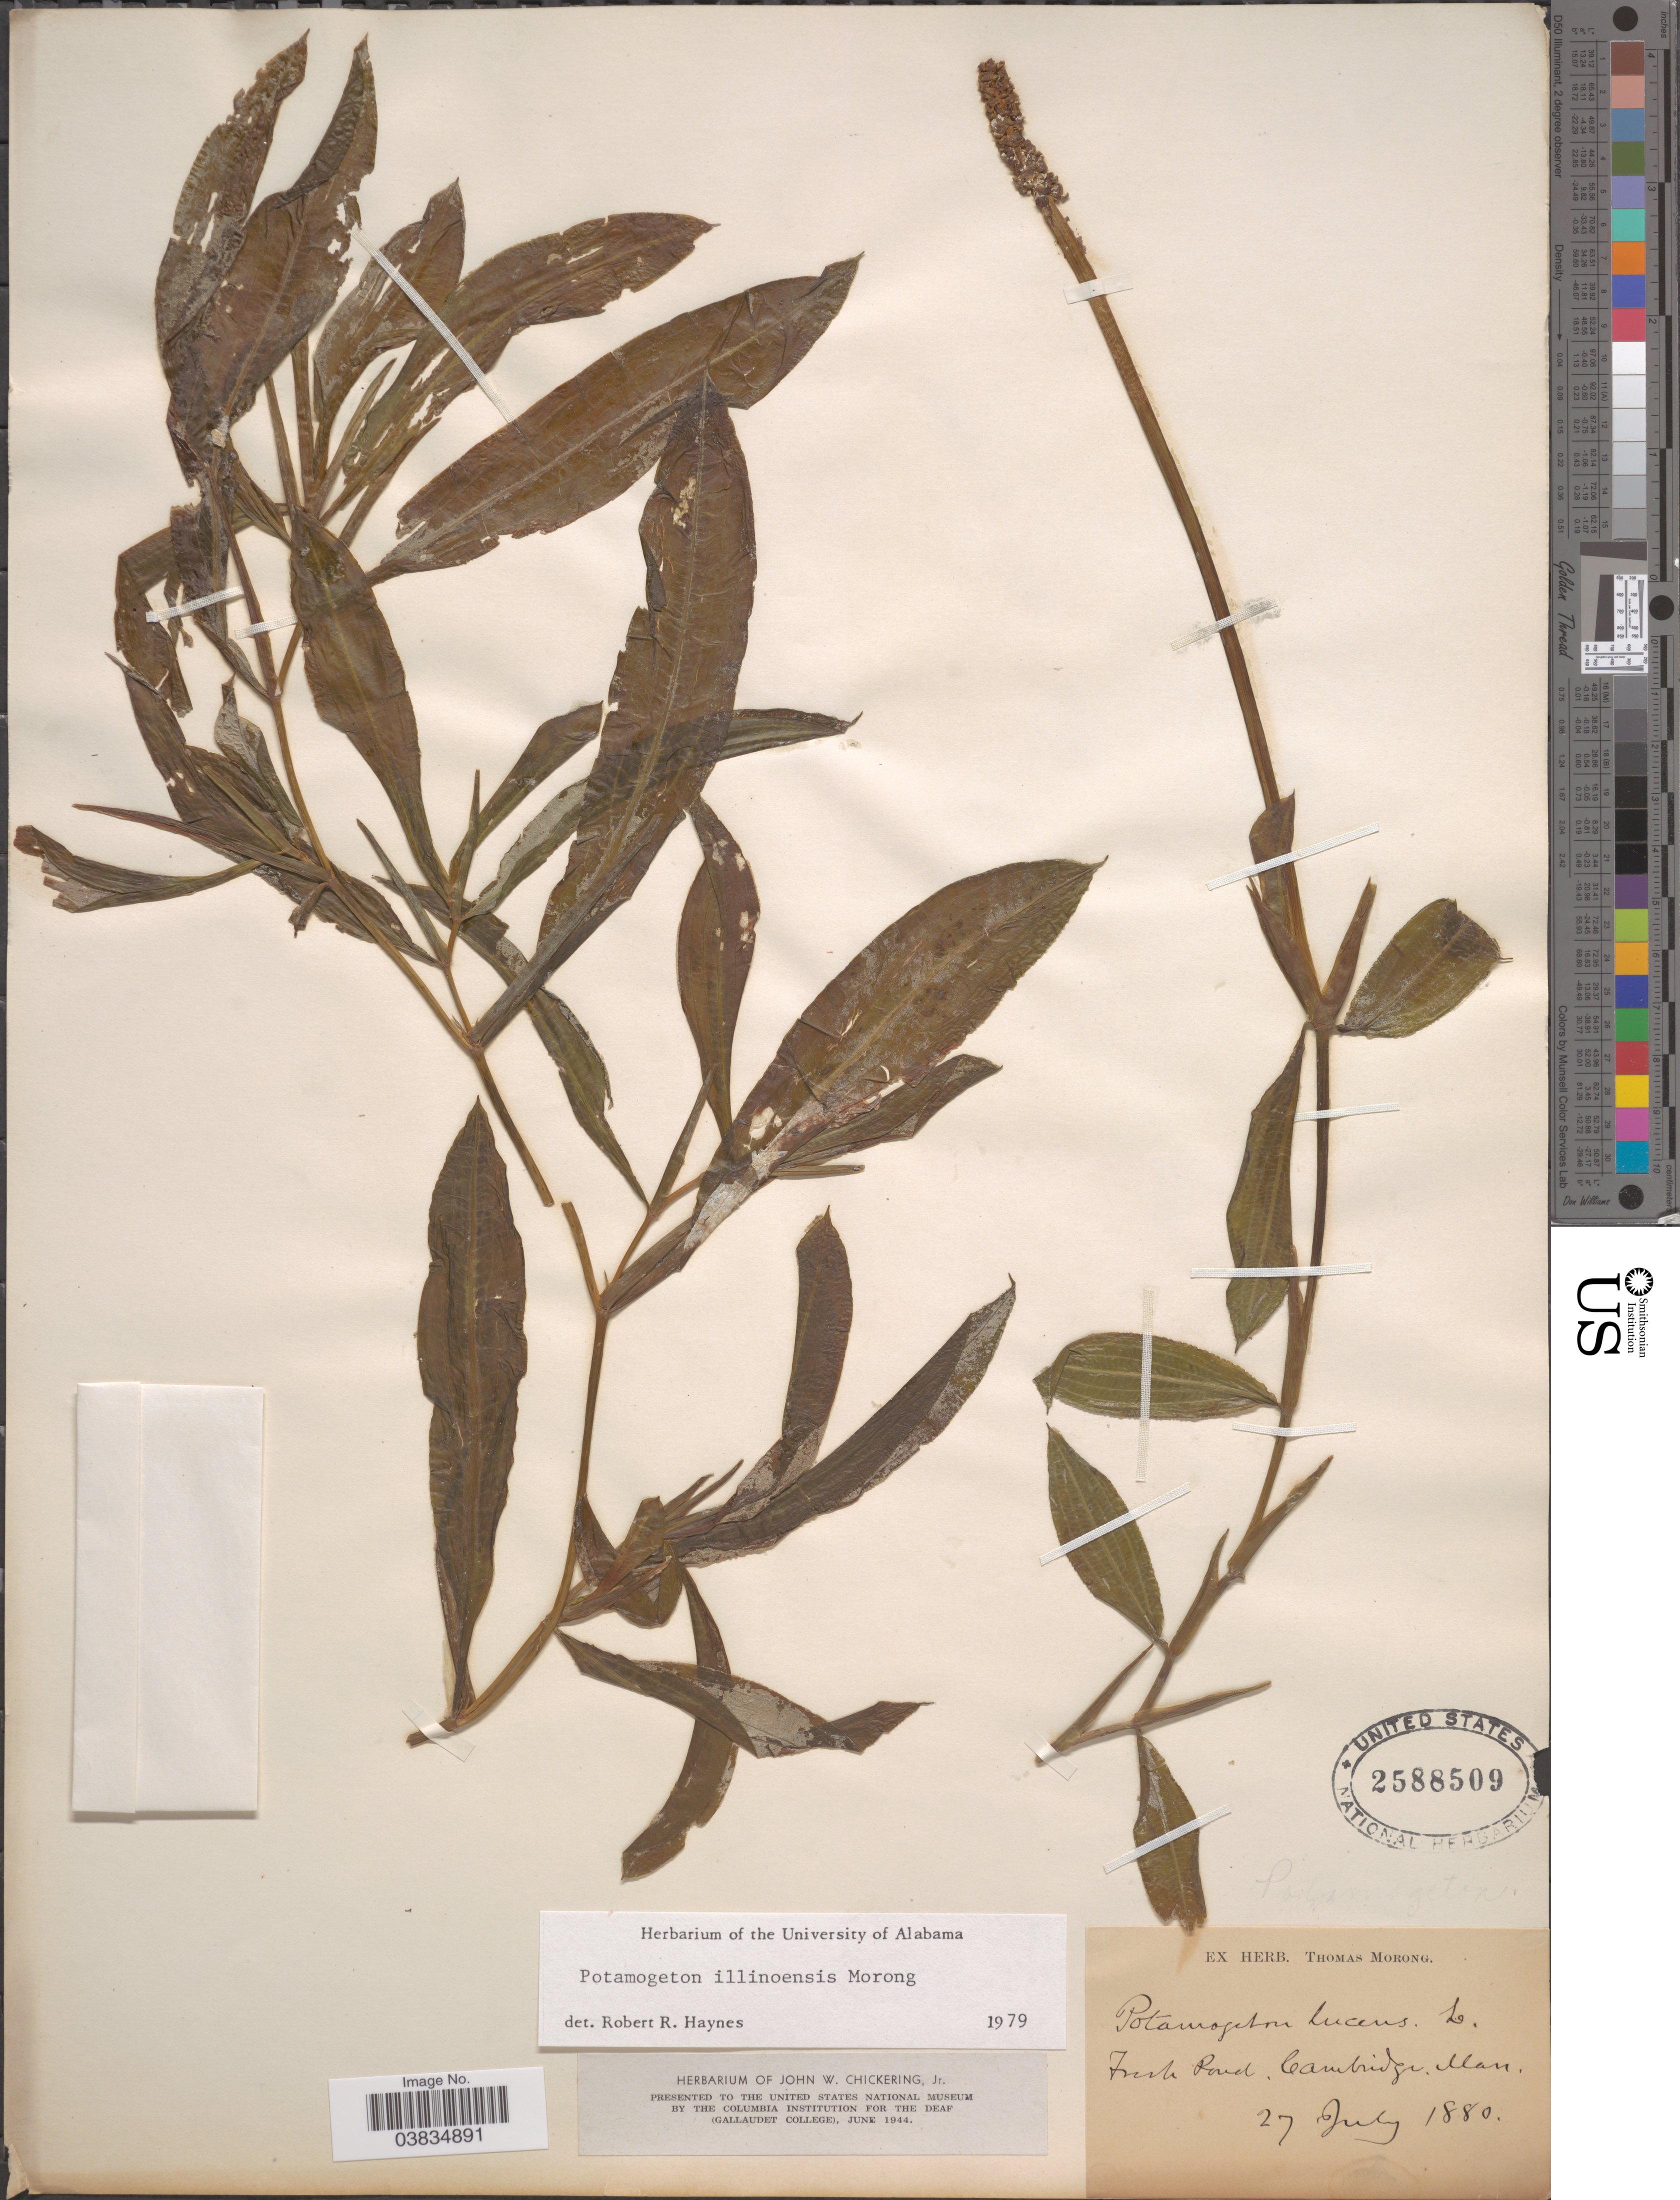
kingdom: Plantae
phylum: Tracheophyta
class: Liliopsida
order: Alismatales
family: Potamogetonaceae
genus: Potamogeton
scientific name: Potamogeton illinoensis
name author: Morong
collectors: ex Herb. T. Morong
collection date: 1880-07-27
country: United States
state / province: Massachusetts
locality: Fresh Pond, Cambridge.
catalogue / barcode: US 2588509